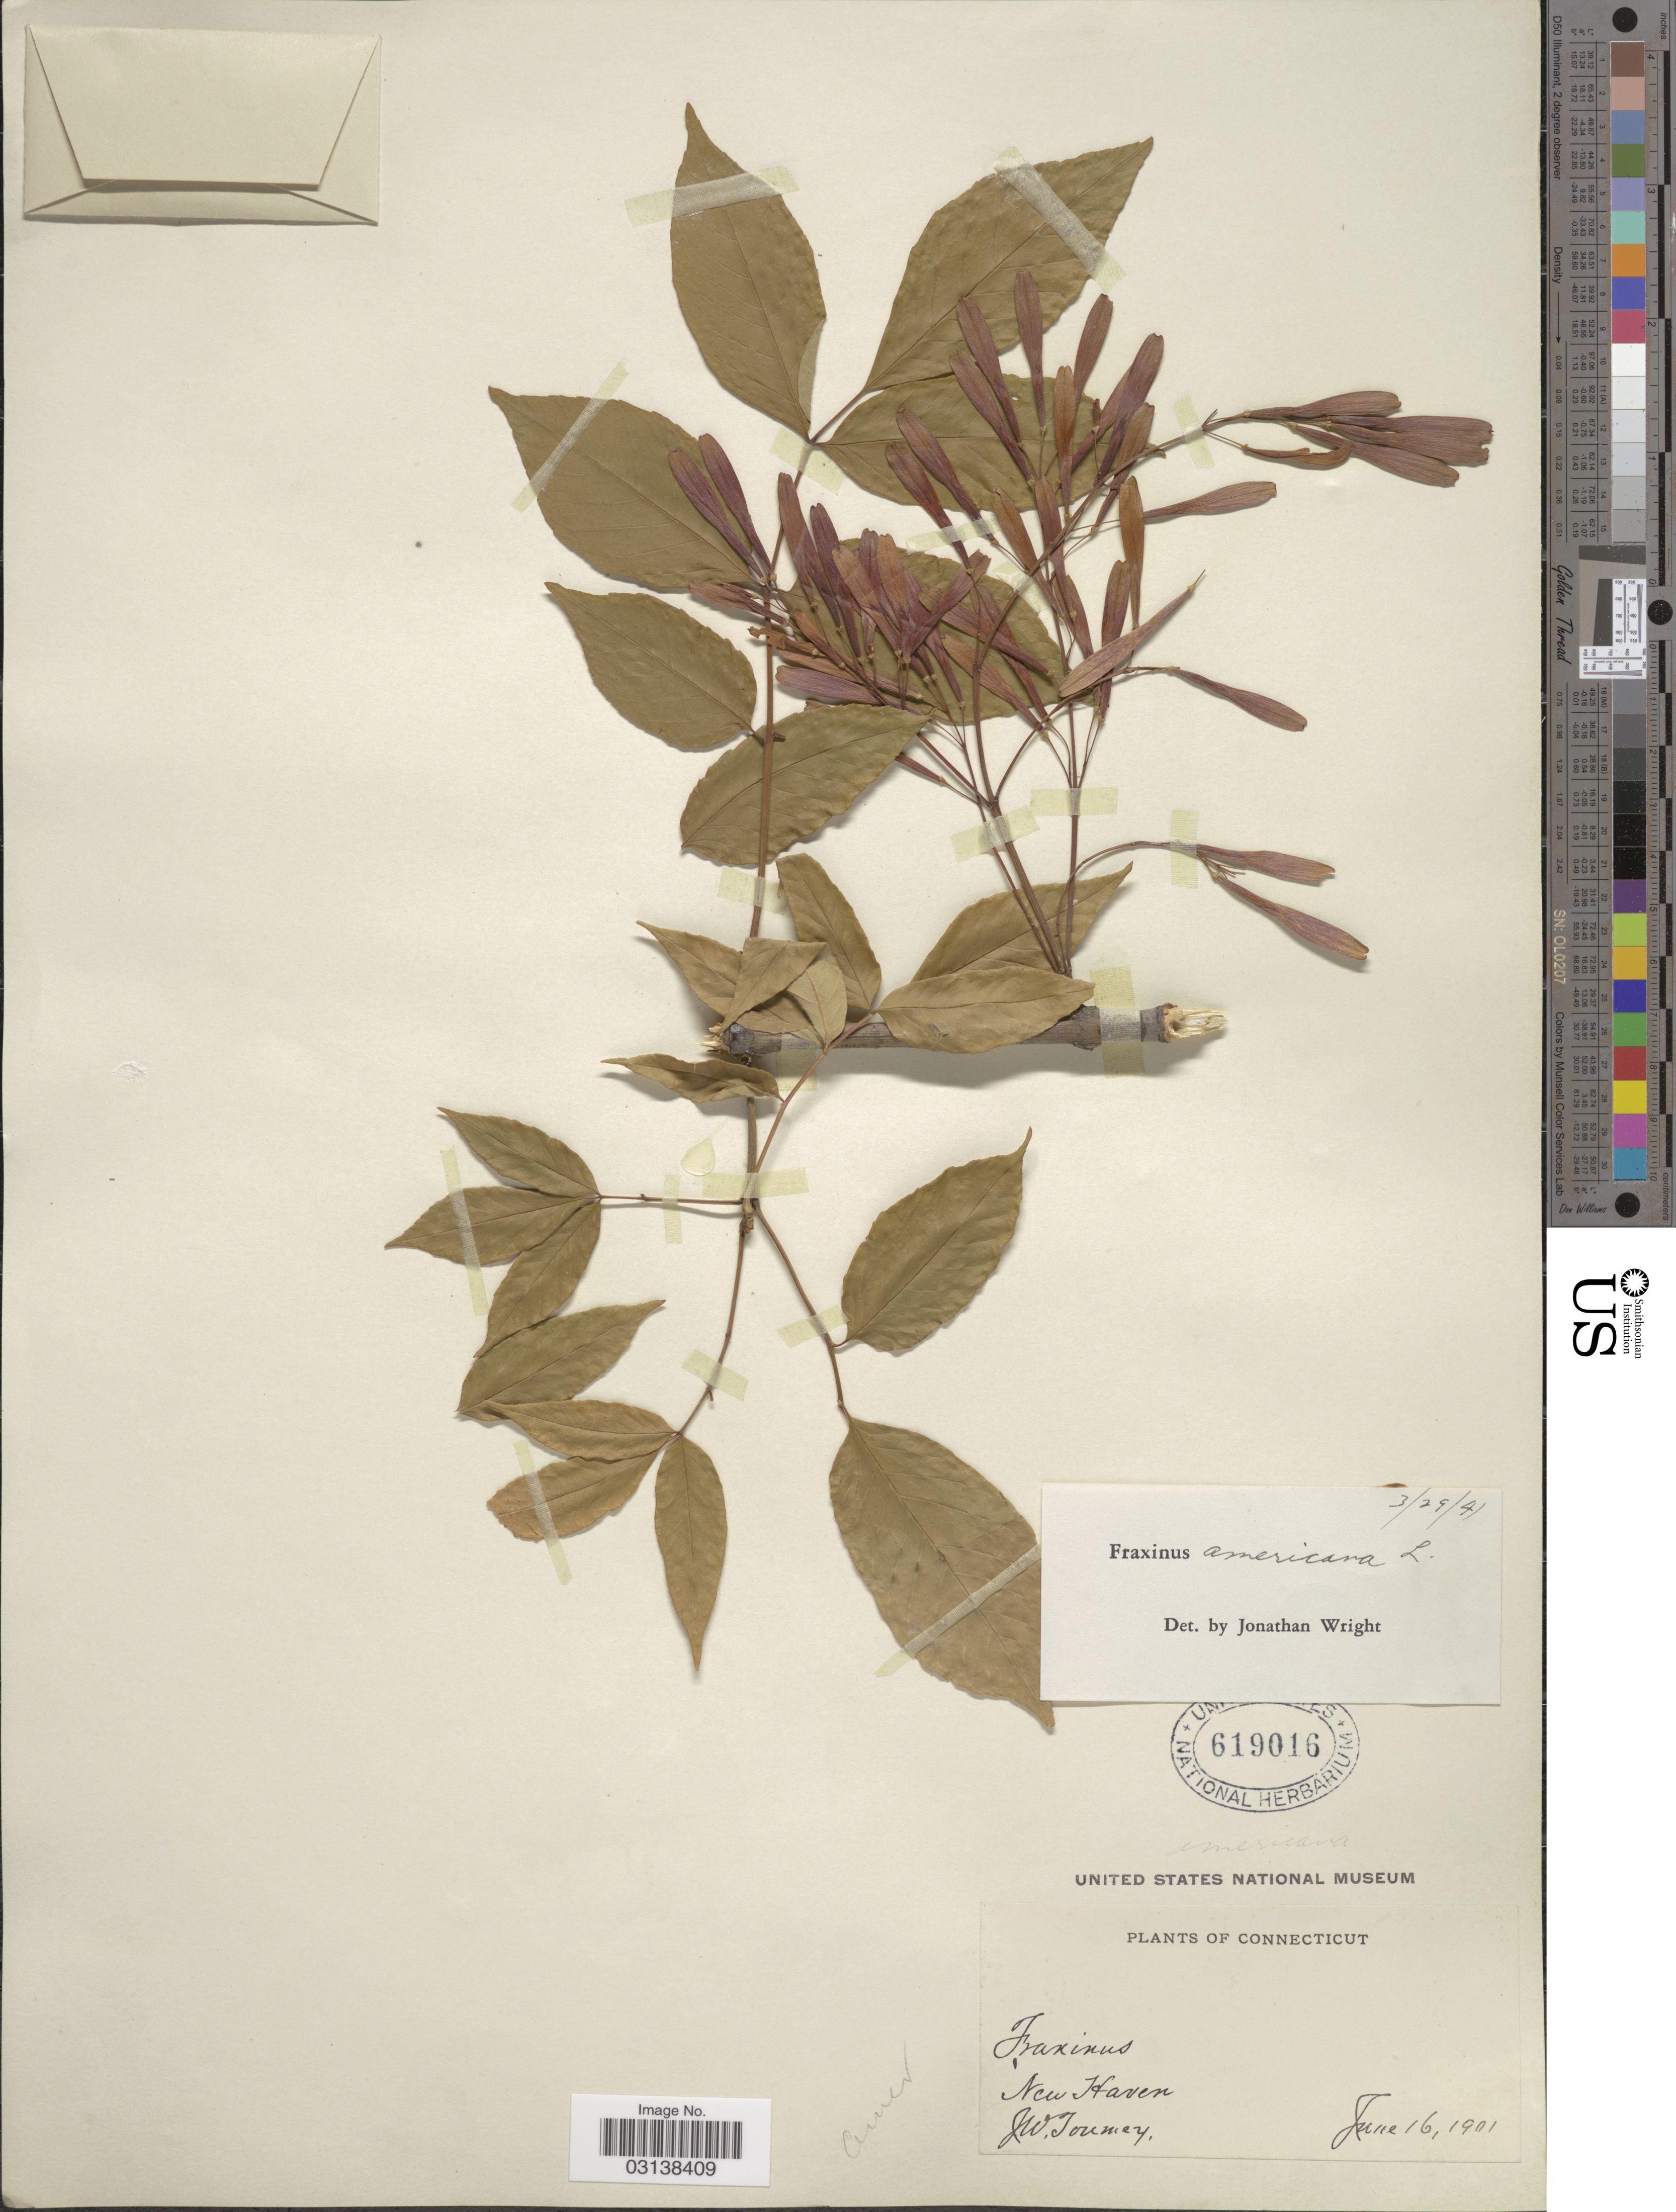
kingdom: Plantae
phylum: Tracheophyta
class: Magnoliopsida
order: Lamiales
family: Oleaceae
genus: Fraxinus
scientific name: Fraxinus americana var. biltmoreana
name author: (Beadle) J.W. Wright ex Fernald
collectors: J. W. Toumey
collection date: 1901-06-16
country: United States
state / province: Connecticut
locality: New Haven.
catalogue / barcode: US 619016